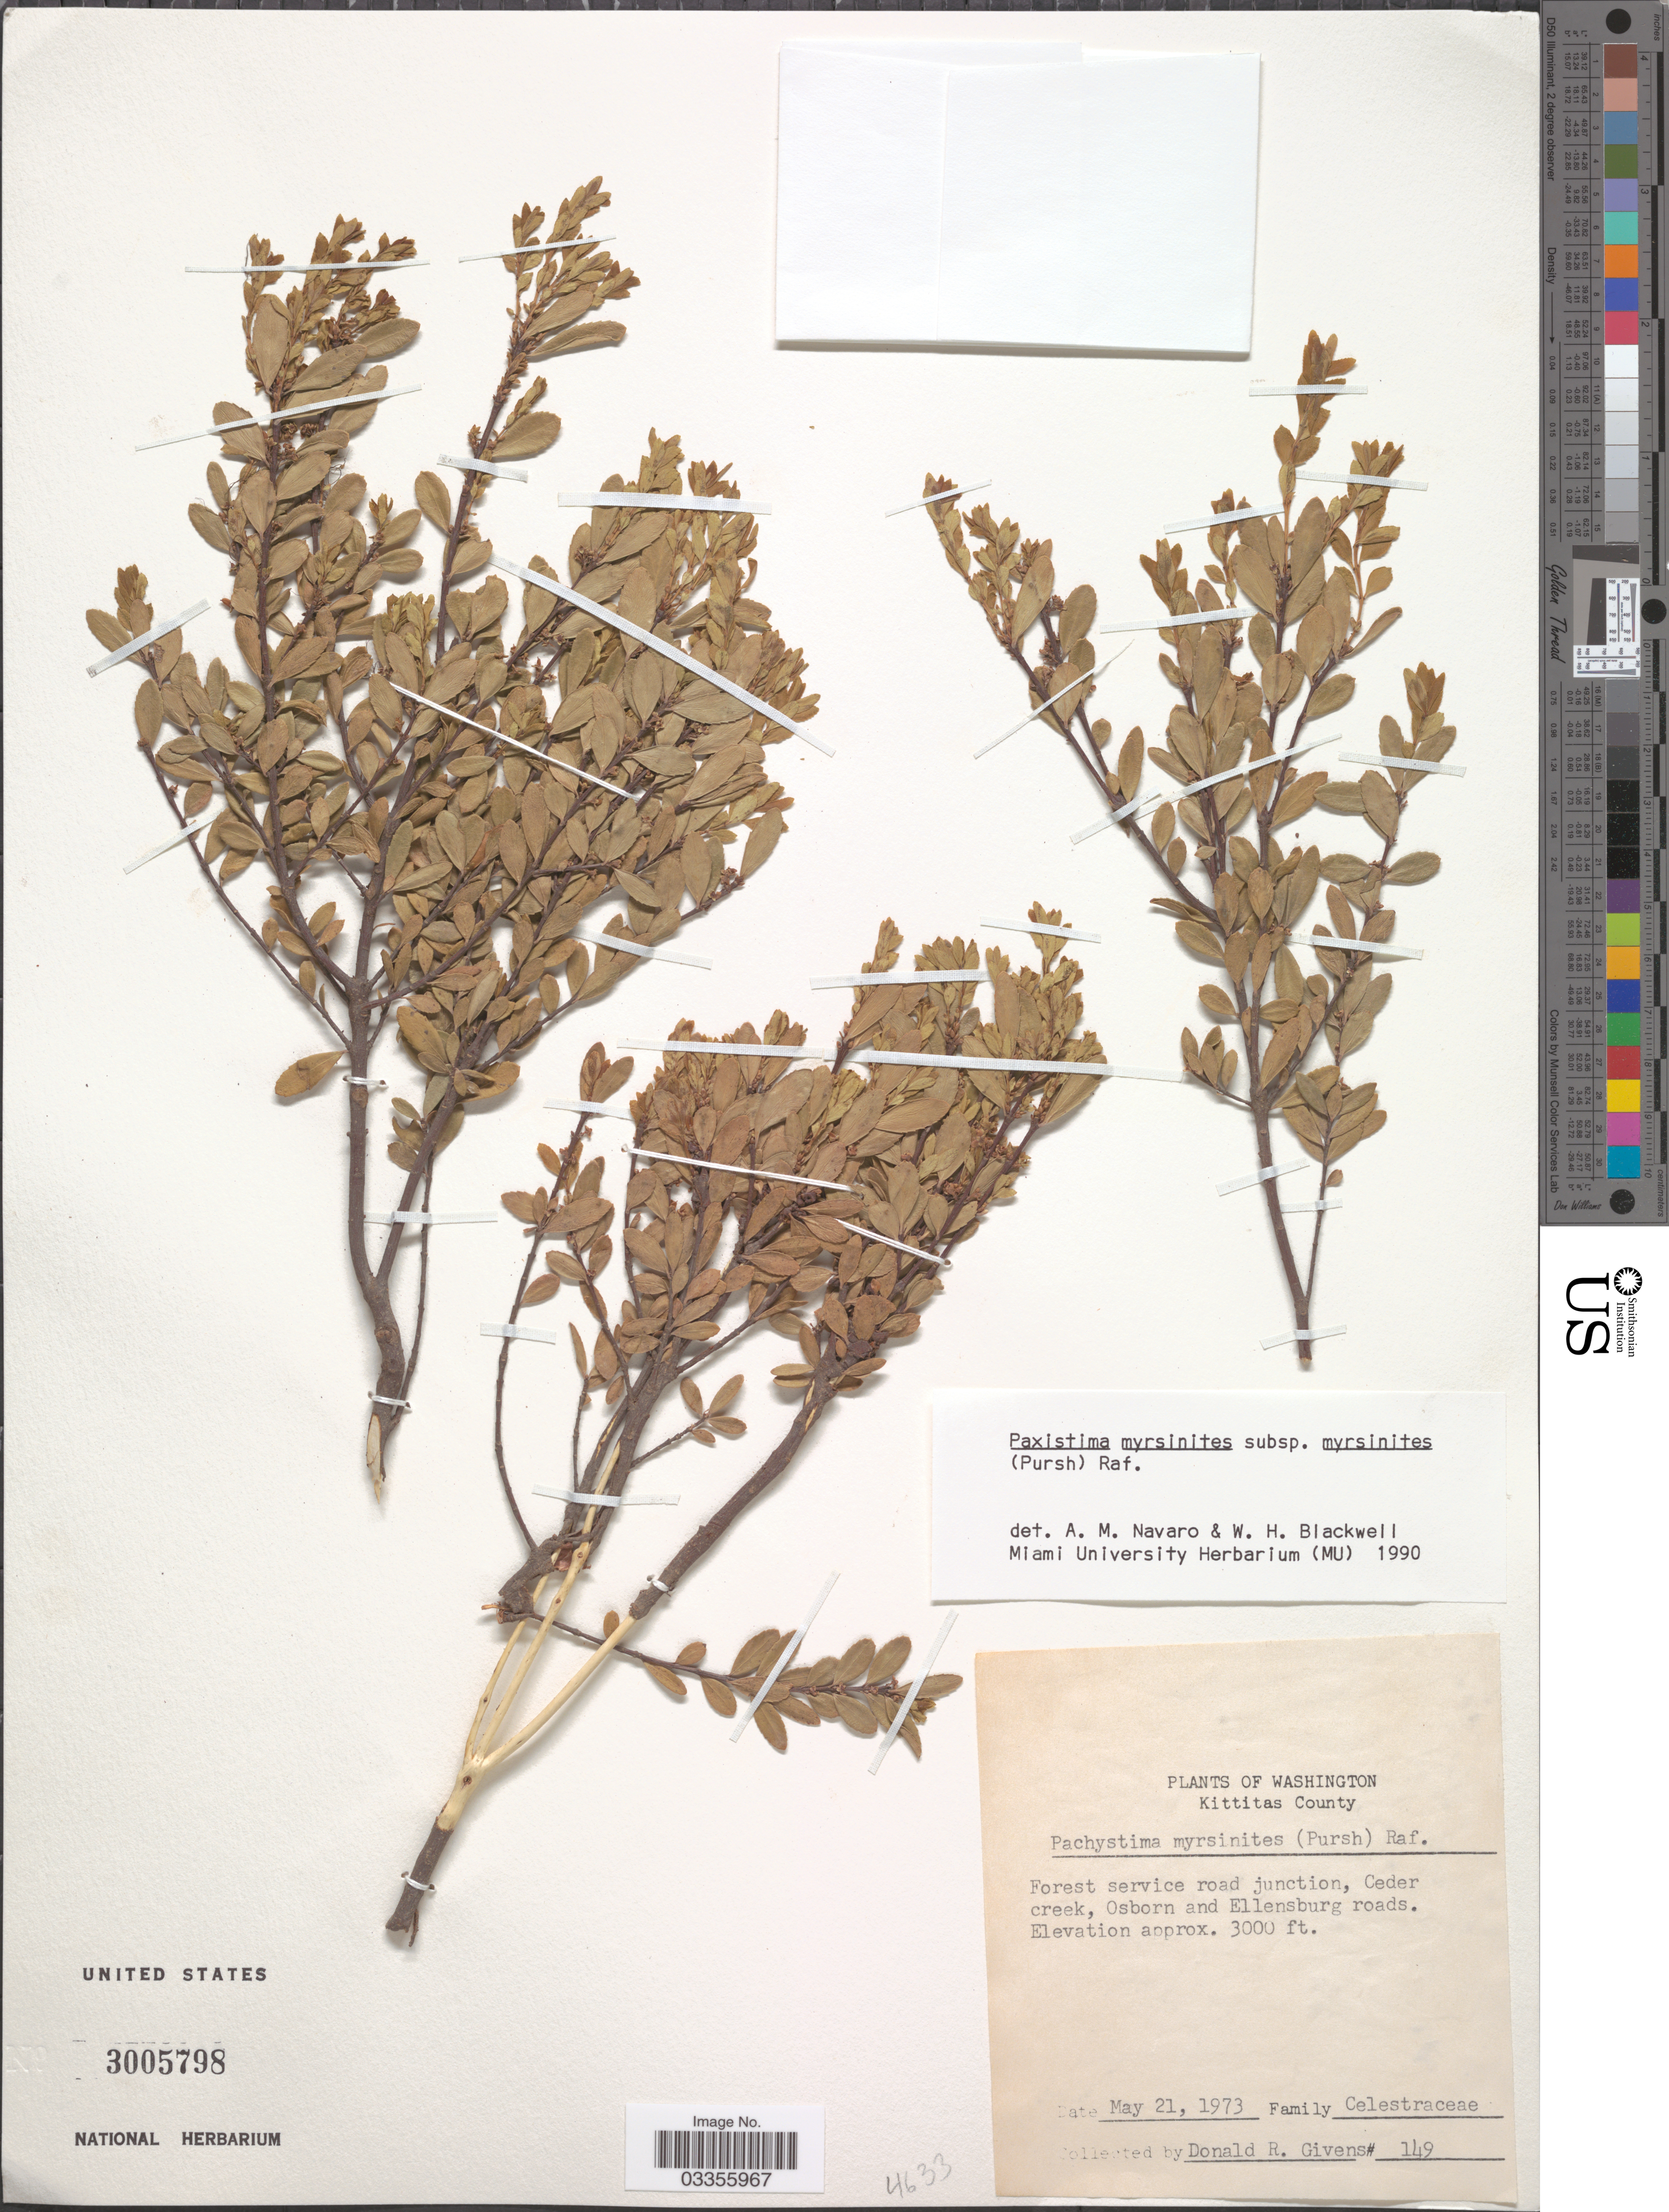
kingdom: Plantae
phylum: Tracheophyta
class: Magnoliopsida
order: Celastrales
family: Celastraceae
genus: Paxistima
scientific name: Paxistima myrsinites subsp. myrsinites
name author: (Pursh) Raf.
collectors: D. Givens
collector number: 149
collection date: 1973-05-21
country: United States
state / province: Washington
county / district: Kittitas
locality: Kittitas County. Forest service road junction, Ceder Creek, Osborn and Ellensburg roads.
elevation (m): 914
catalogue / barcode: US 3005798